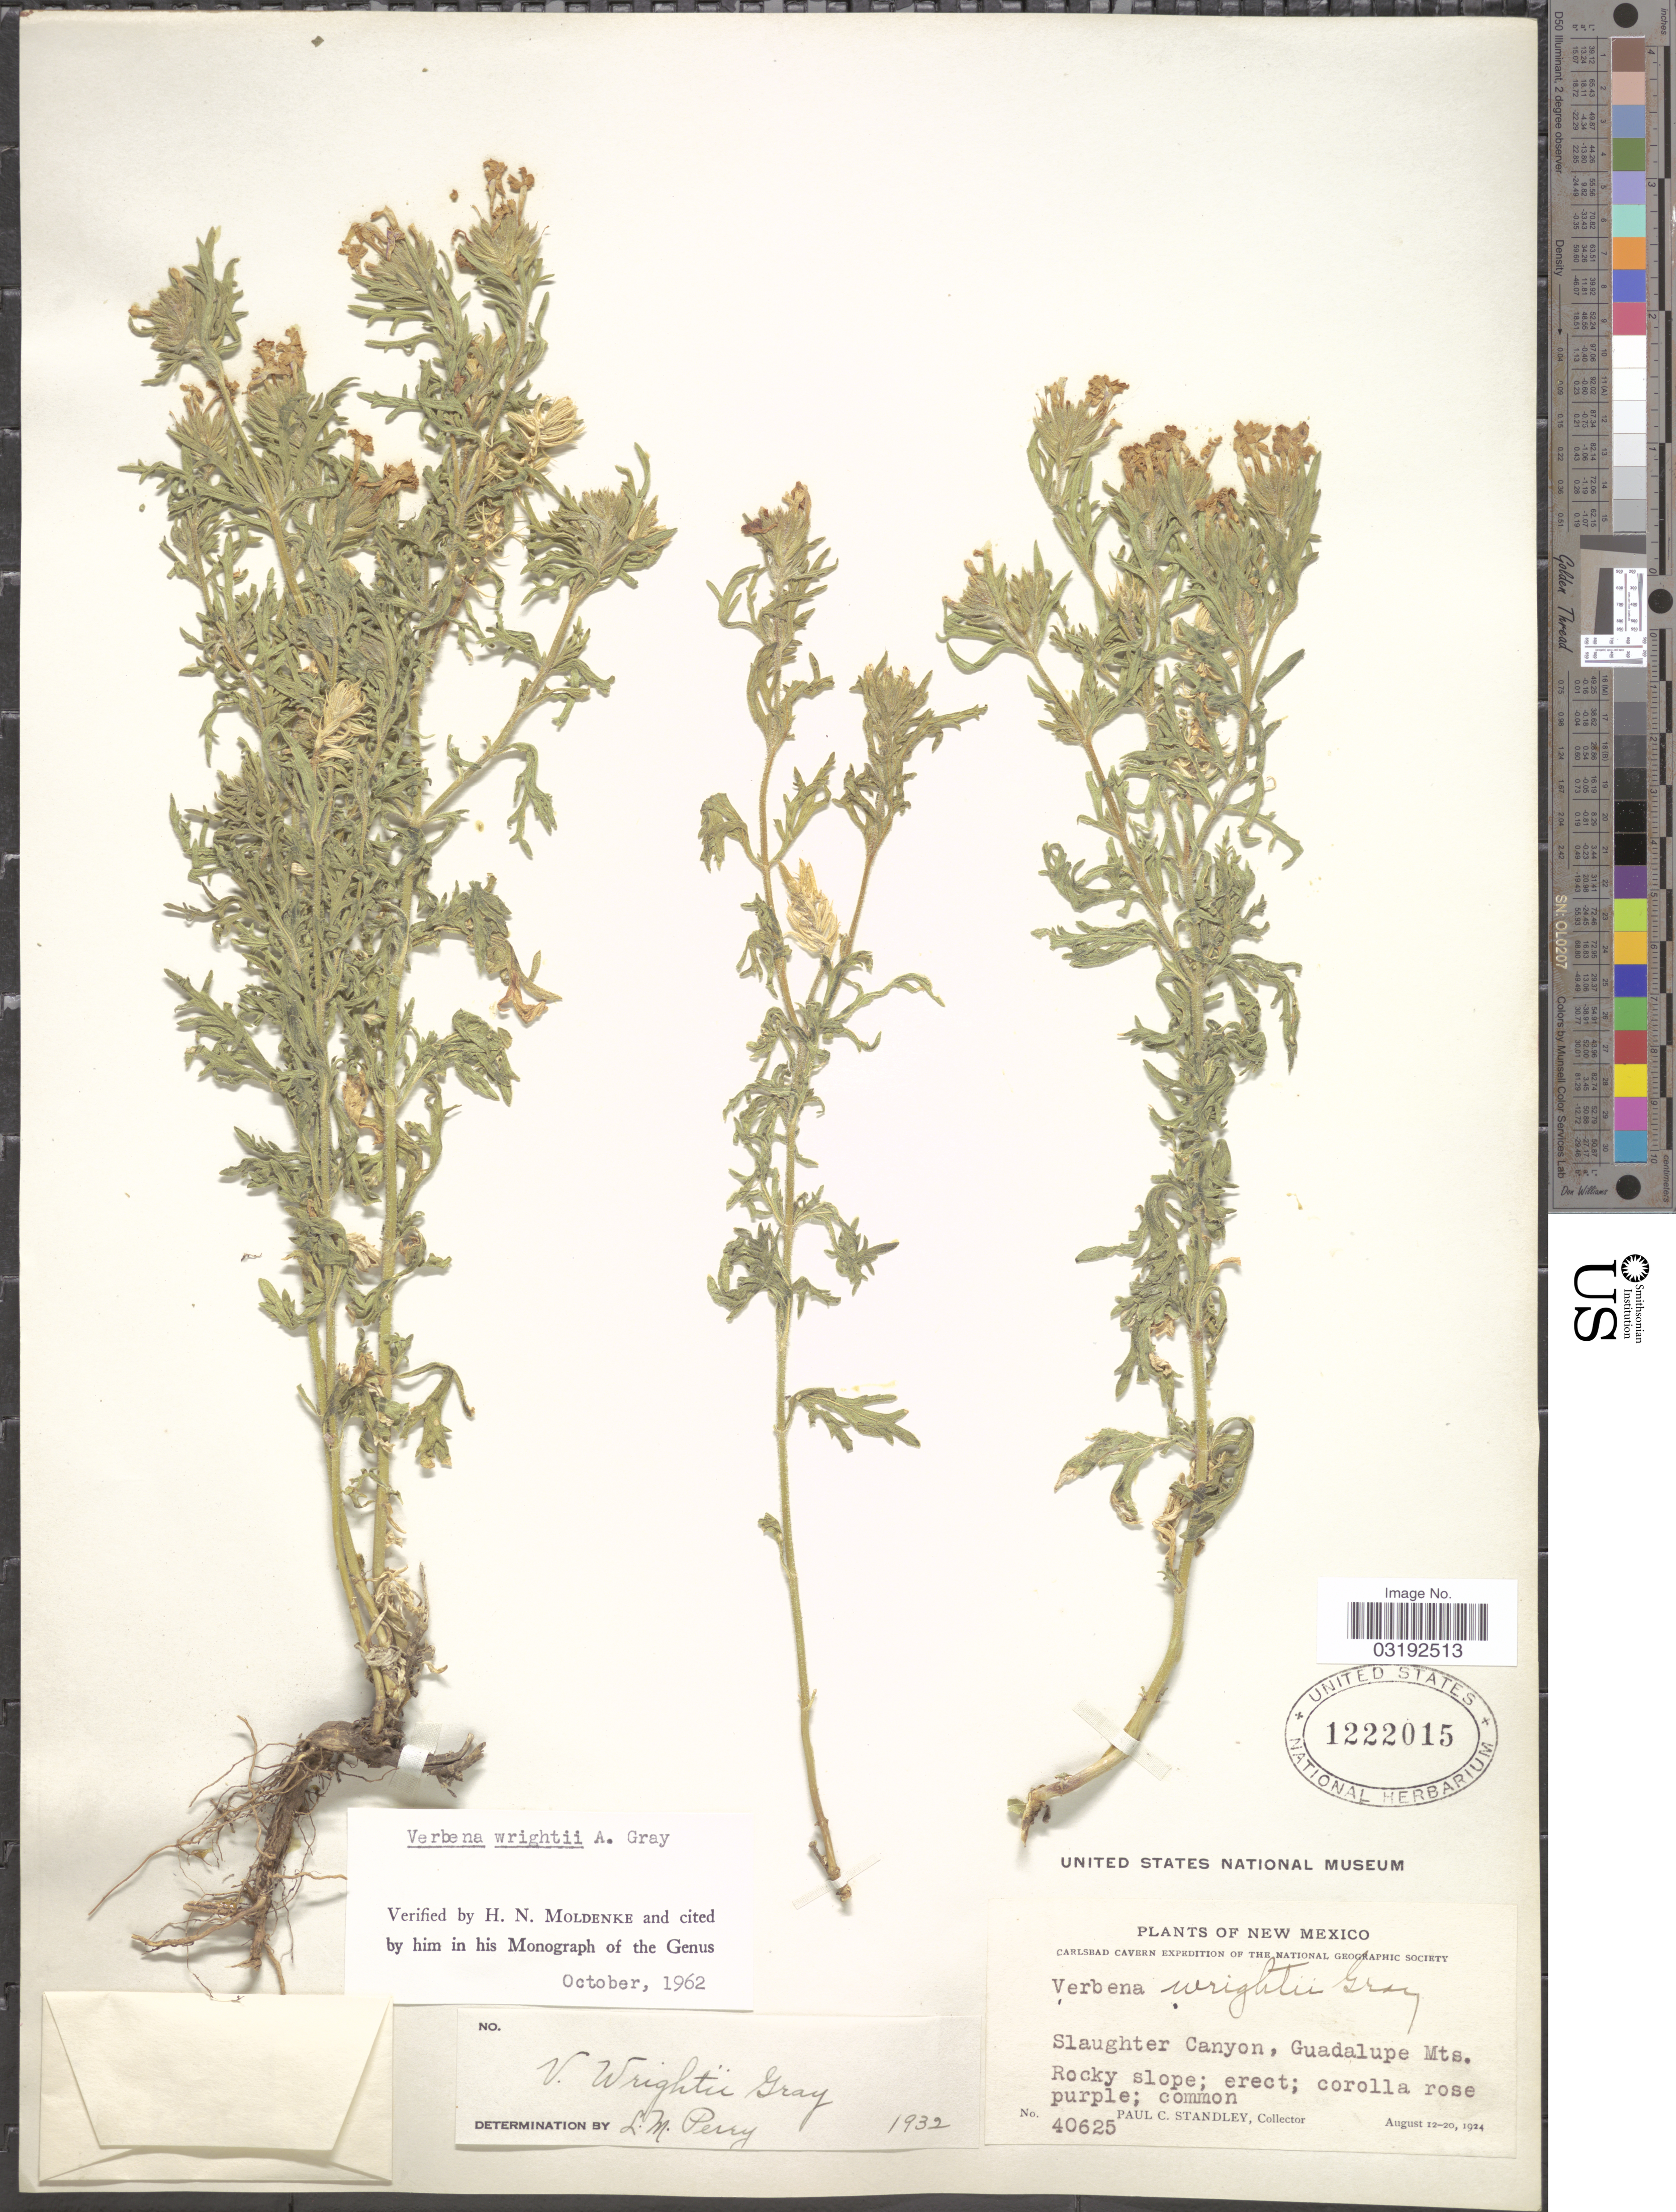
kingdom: Plantae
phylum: Tracheophyta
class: Magnoliopsida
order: Lamiales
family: Verbenaceae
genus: Verbena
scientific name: Verbena wrightii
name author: A. Gray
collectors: P. C. Standley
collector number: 40625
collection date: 1924-08-12/1924-08-20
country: United States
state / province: New Mexico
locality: Slaughter Canyon, Guadalupe Mts. Rocky slope.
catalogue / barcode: US 1222015